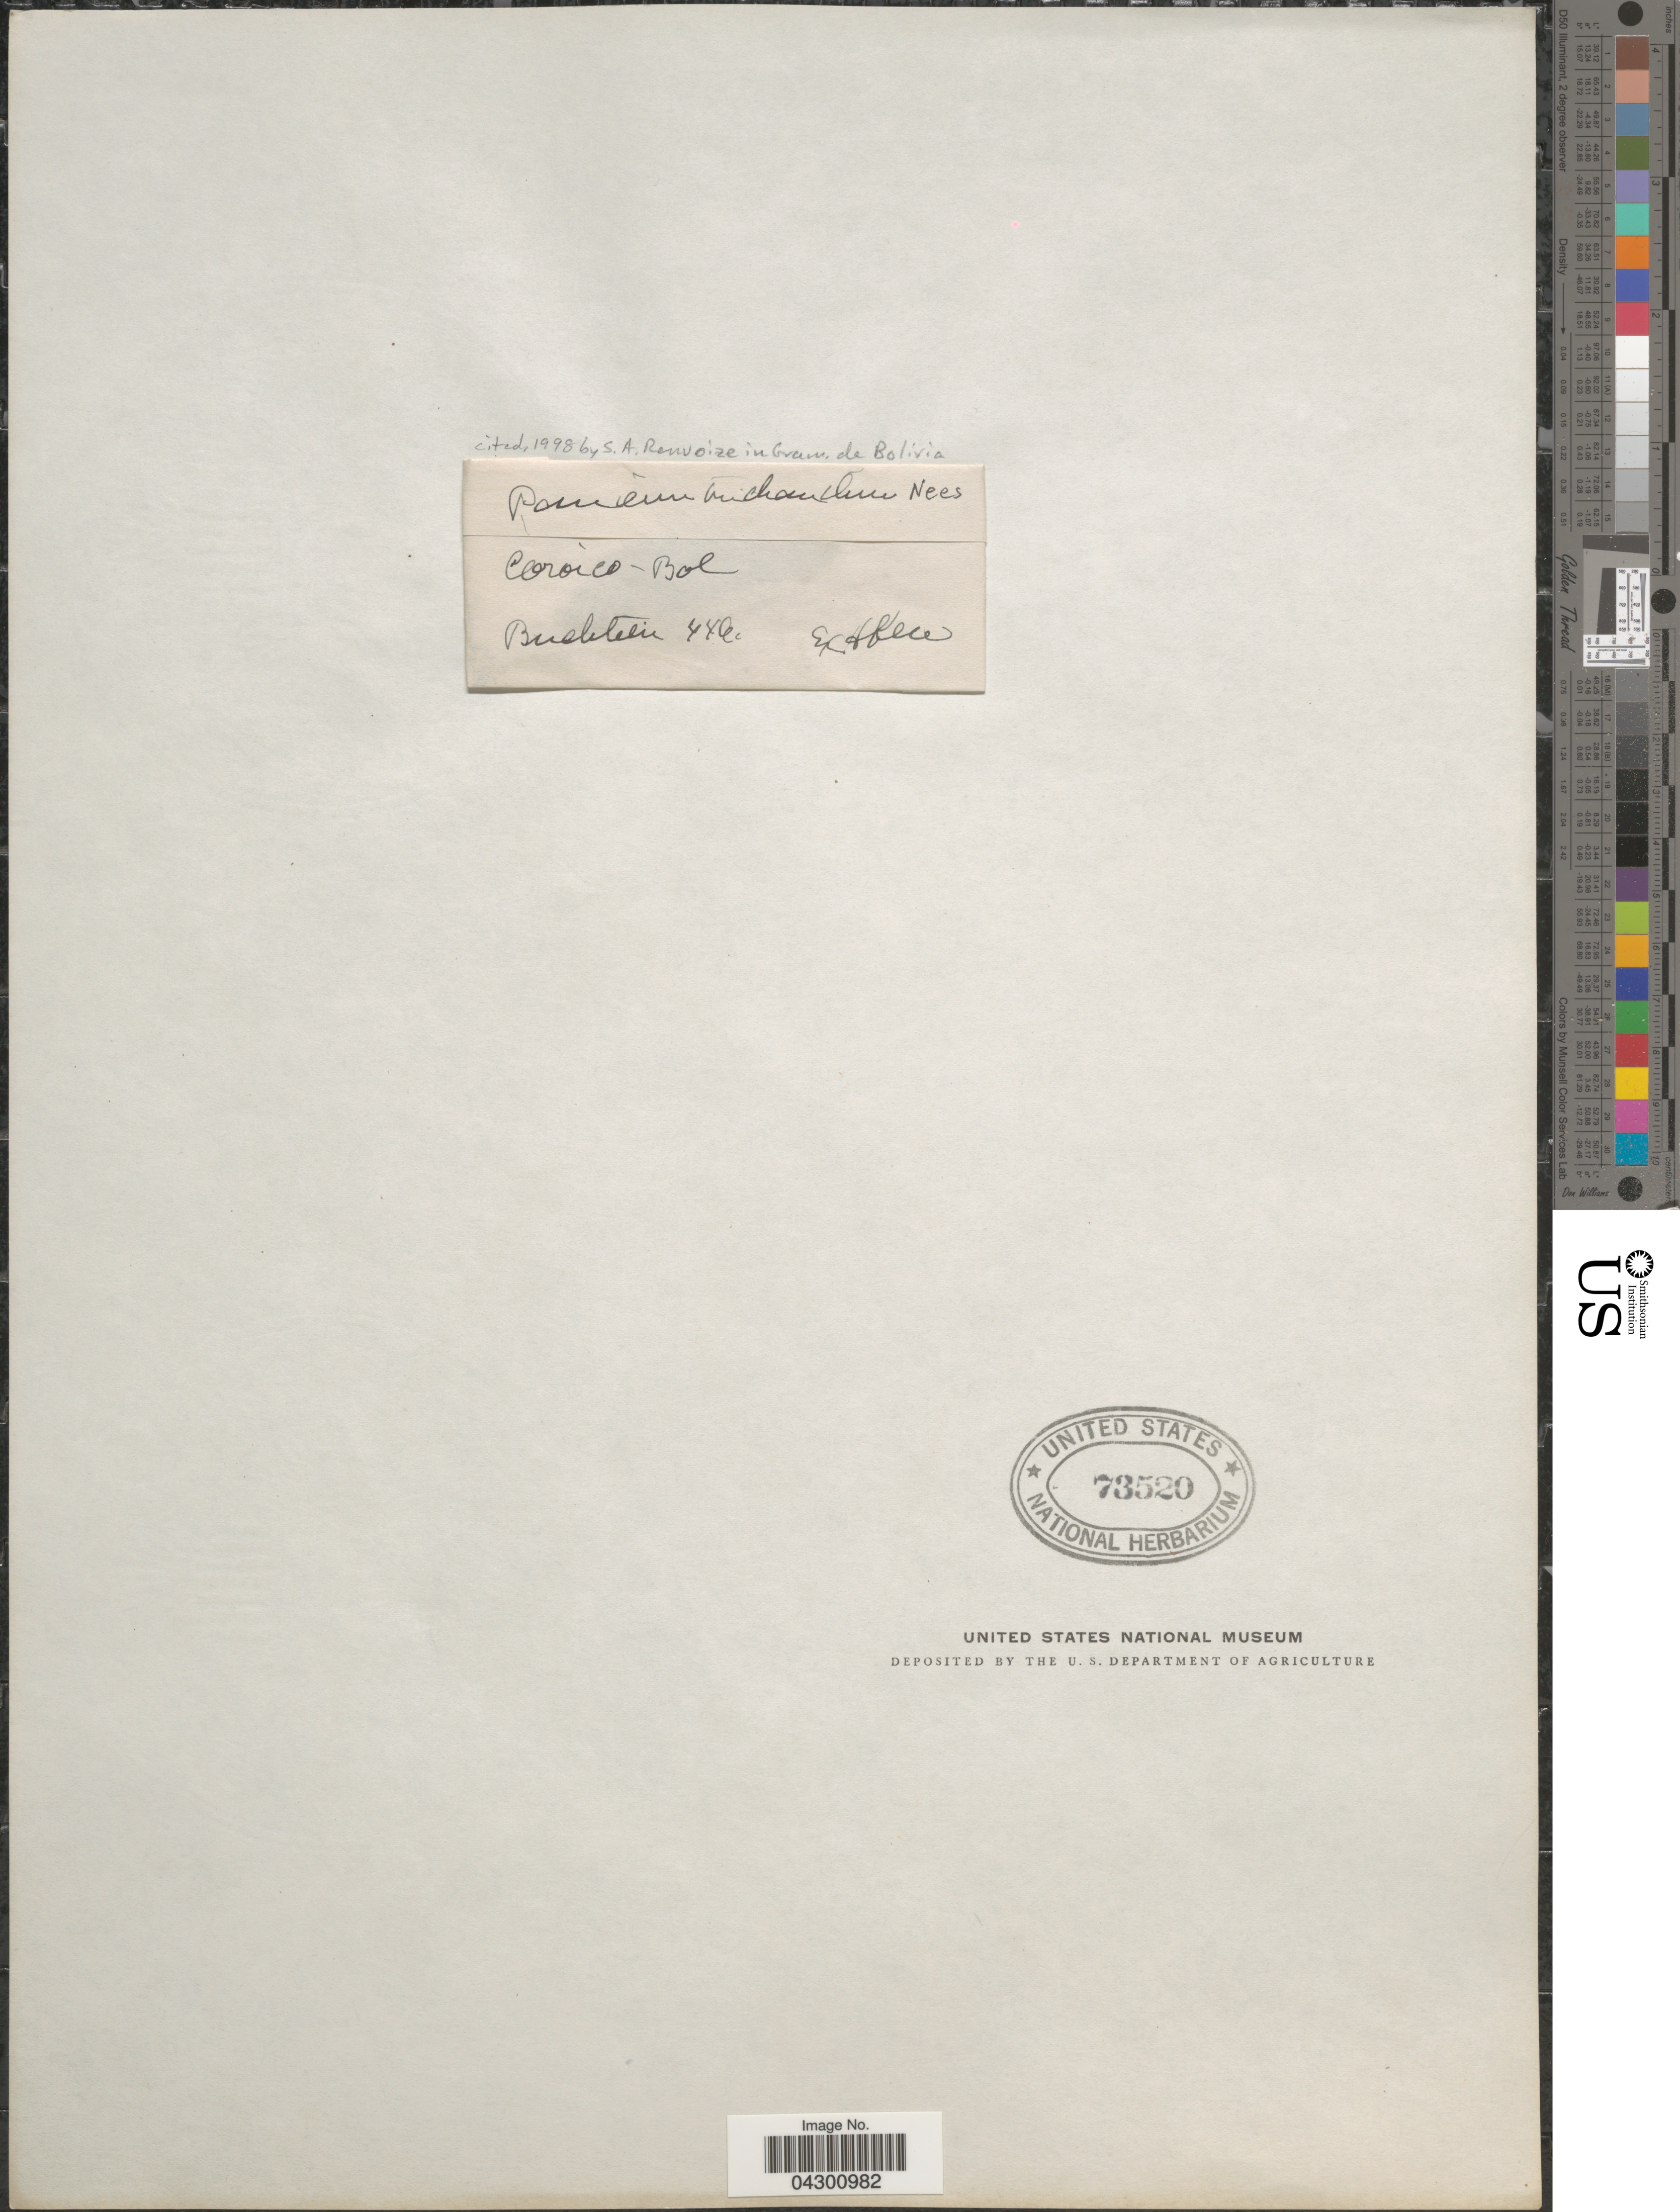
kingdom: Plantae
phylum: Tracheophyta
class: Liliopsida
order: Poales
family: Poaceae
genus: Panicum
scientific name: Panicum trichanthum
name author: Nees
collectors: Buchtien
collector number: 446*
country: Bolivia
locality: Coroico.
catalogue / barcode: US 73520